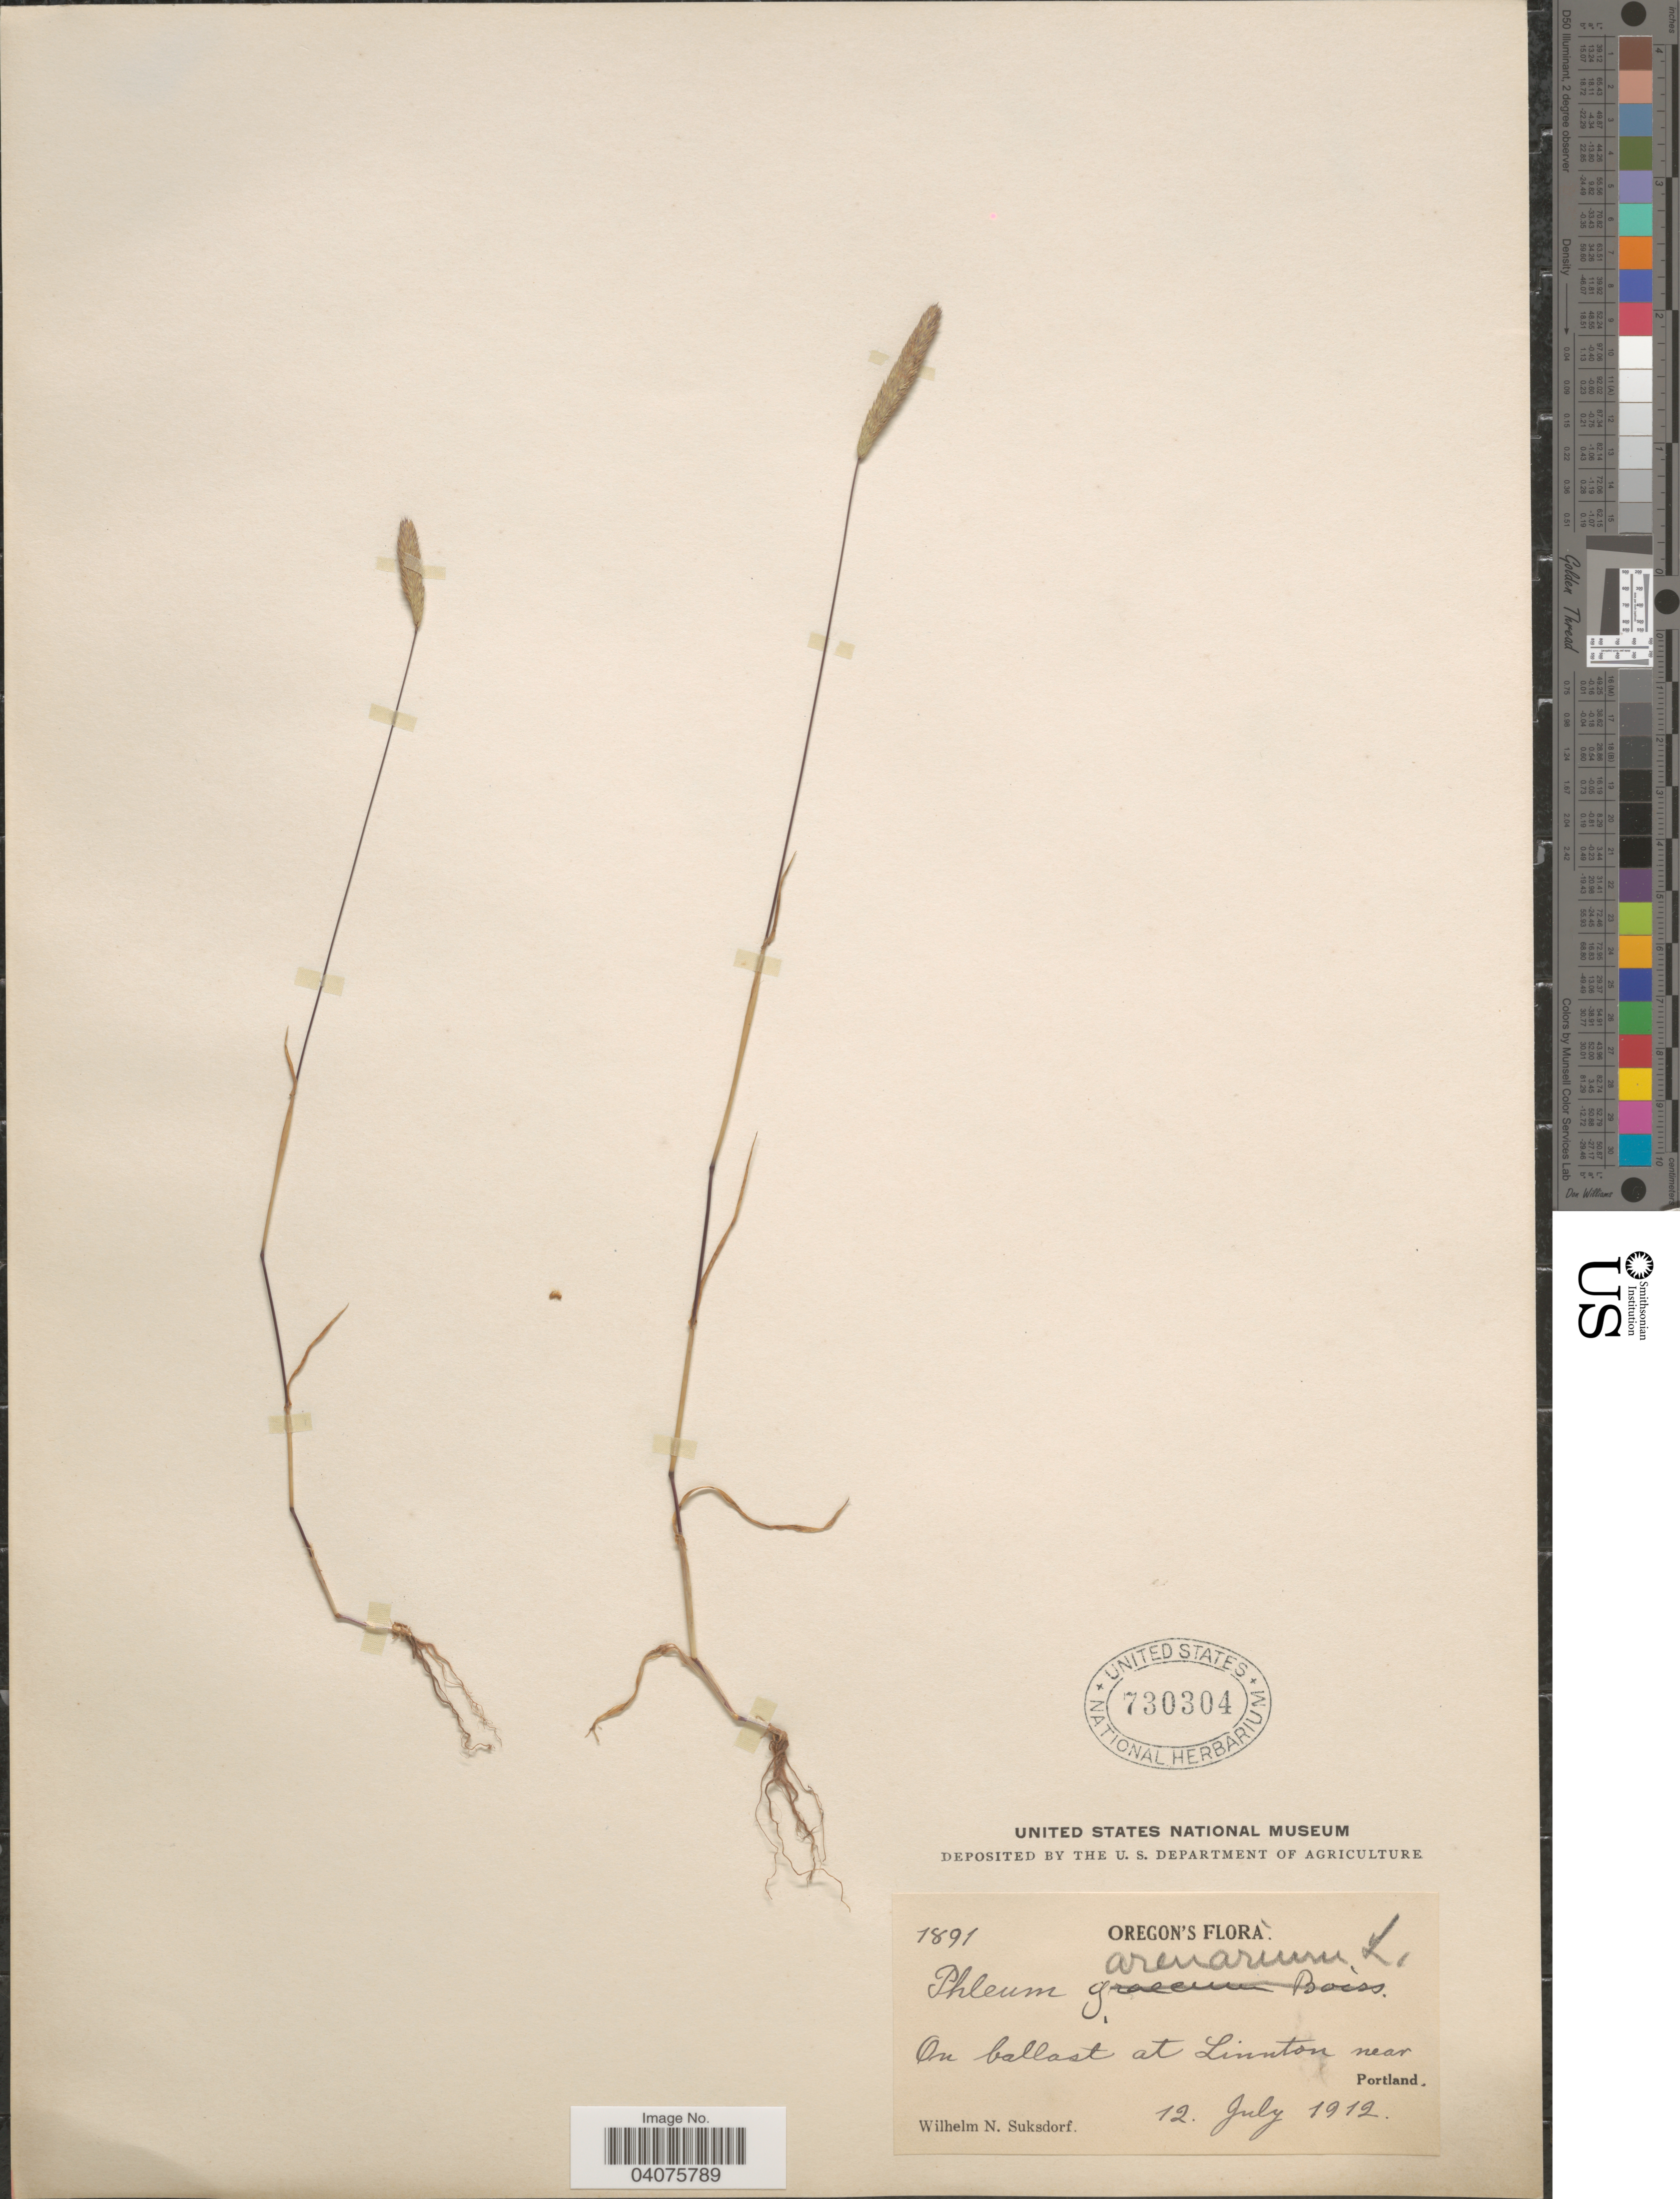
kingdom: Plantae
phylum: Tracheophyta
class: Liliopsida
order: Poales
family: Poaceae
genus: Phleum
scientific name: Phleum arenarium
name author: L.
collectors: W. N. Suksdorf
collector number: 1891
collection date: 1912-07-12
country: United States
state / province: Oregon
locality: On ballast at Linnton near Portland.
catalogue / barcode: US 730304